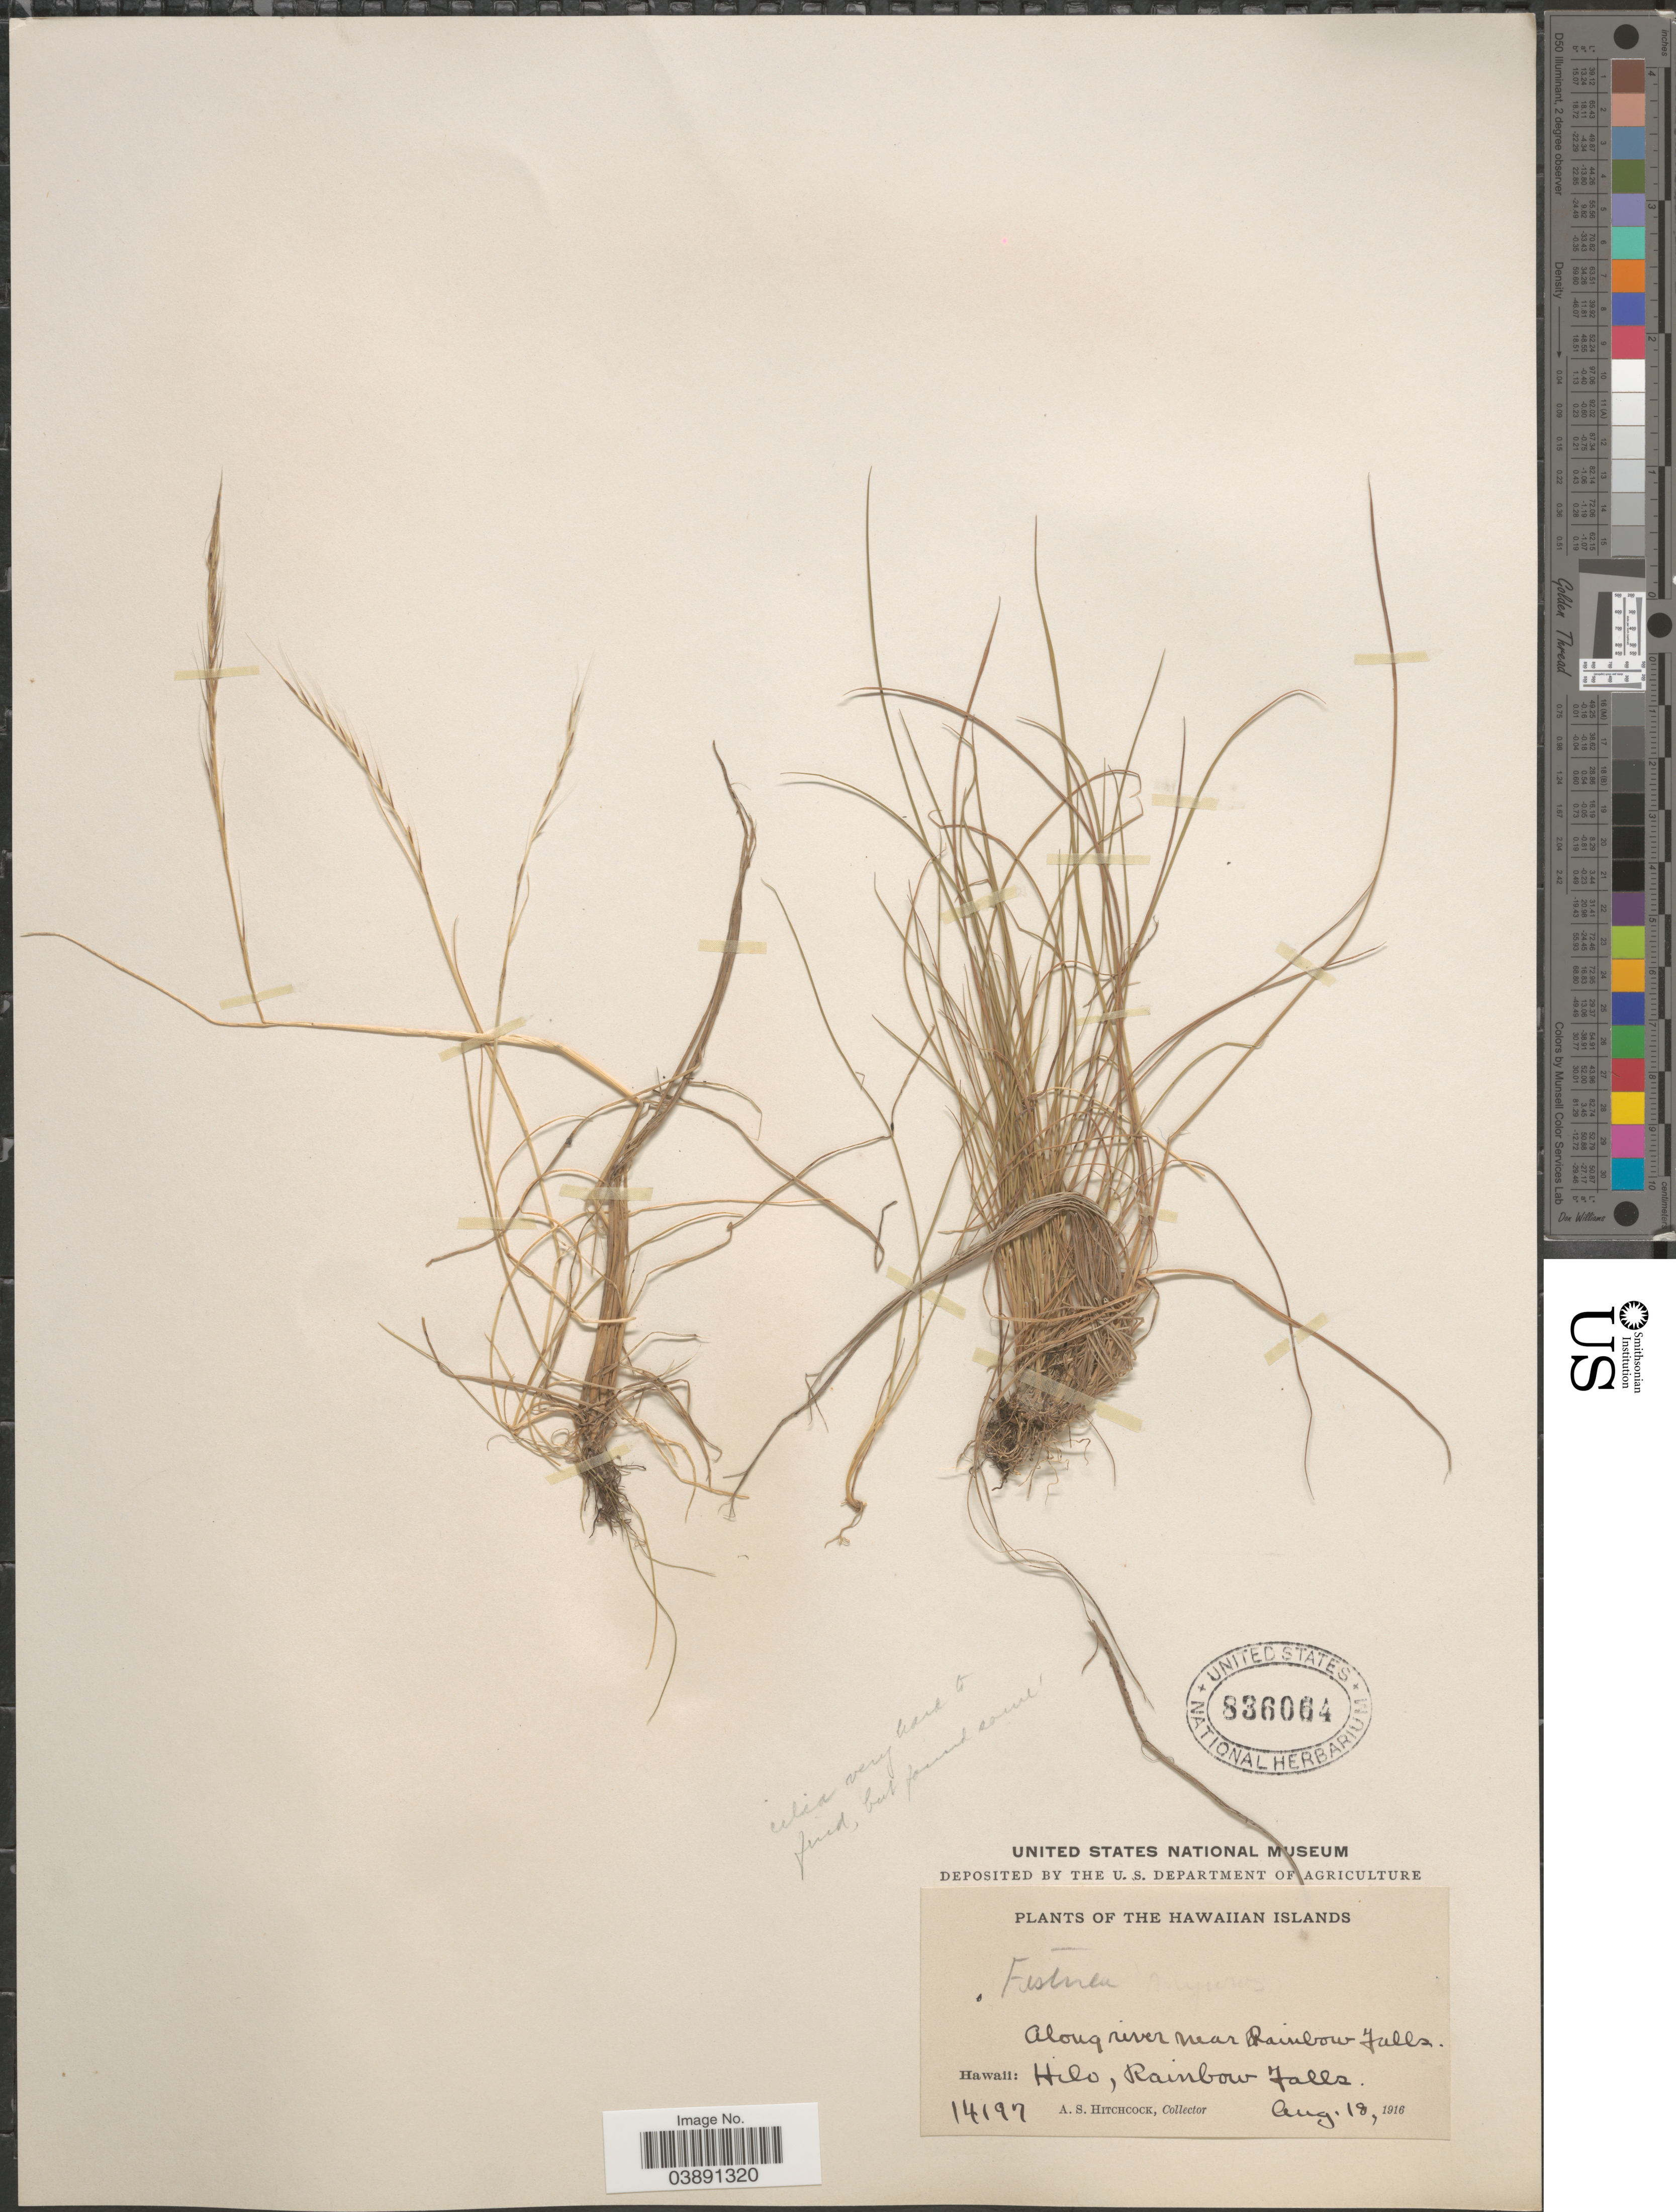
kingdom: Plantae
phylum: Tracheophyta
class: Liliopsida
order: Poales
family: Poaceae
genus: Festuca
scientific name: Festuca megalura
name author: Nutt.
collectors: A. S. Hitchcock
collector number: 14197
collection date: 1916-08-18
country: United States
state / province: Hawaii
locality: The Hawaiian Islands. Along river near Rainbow Falls. Hilo, Rainbow Falls.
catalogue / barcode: US 836064